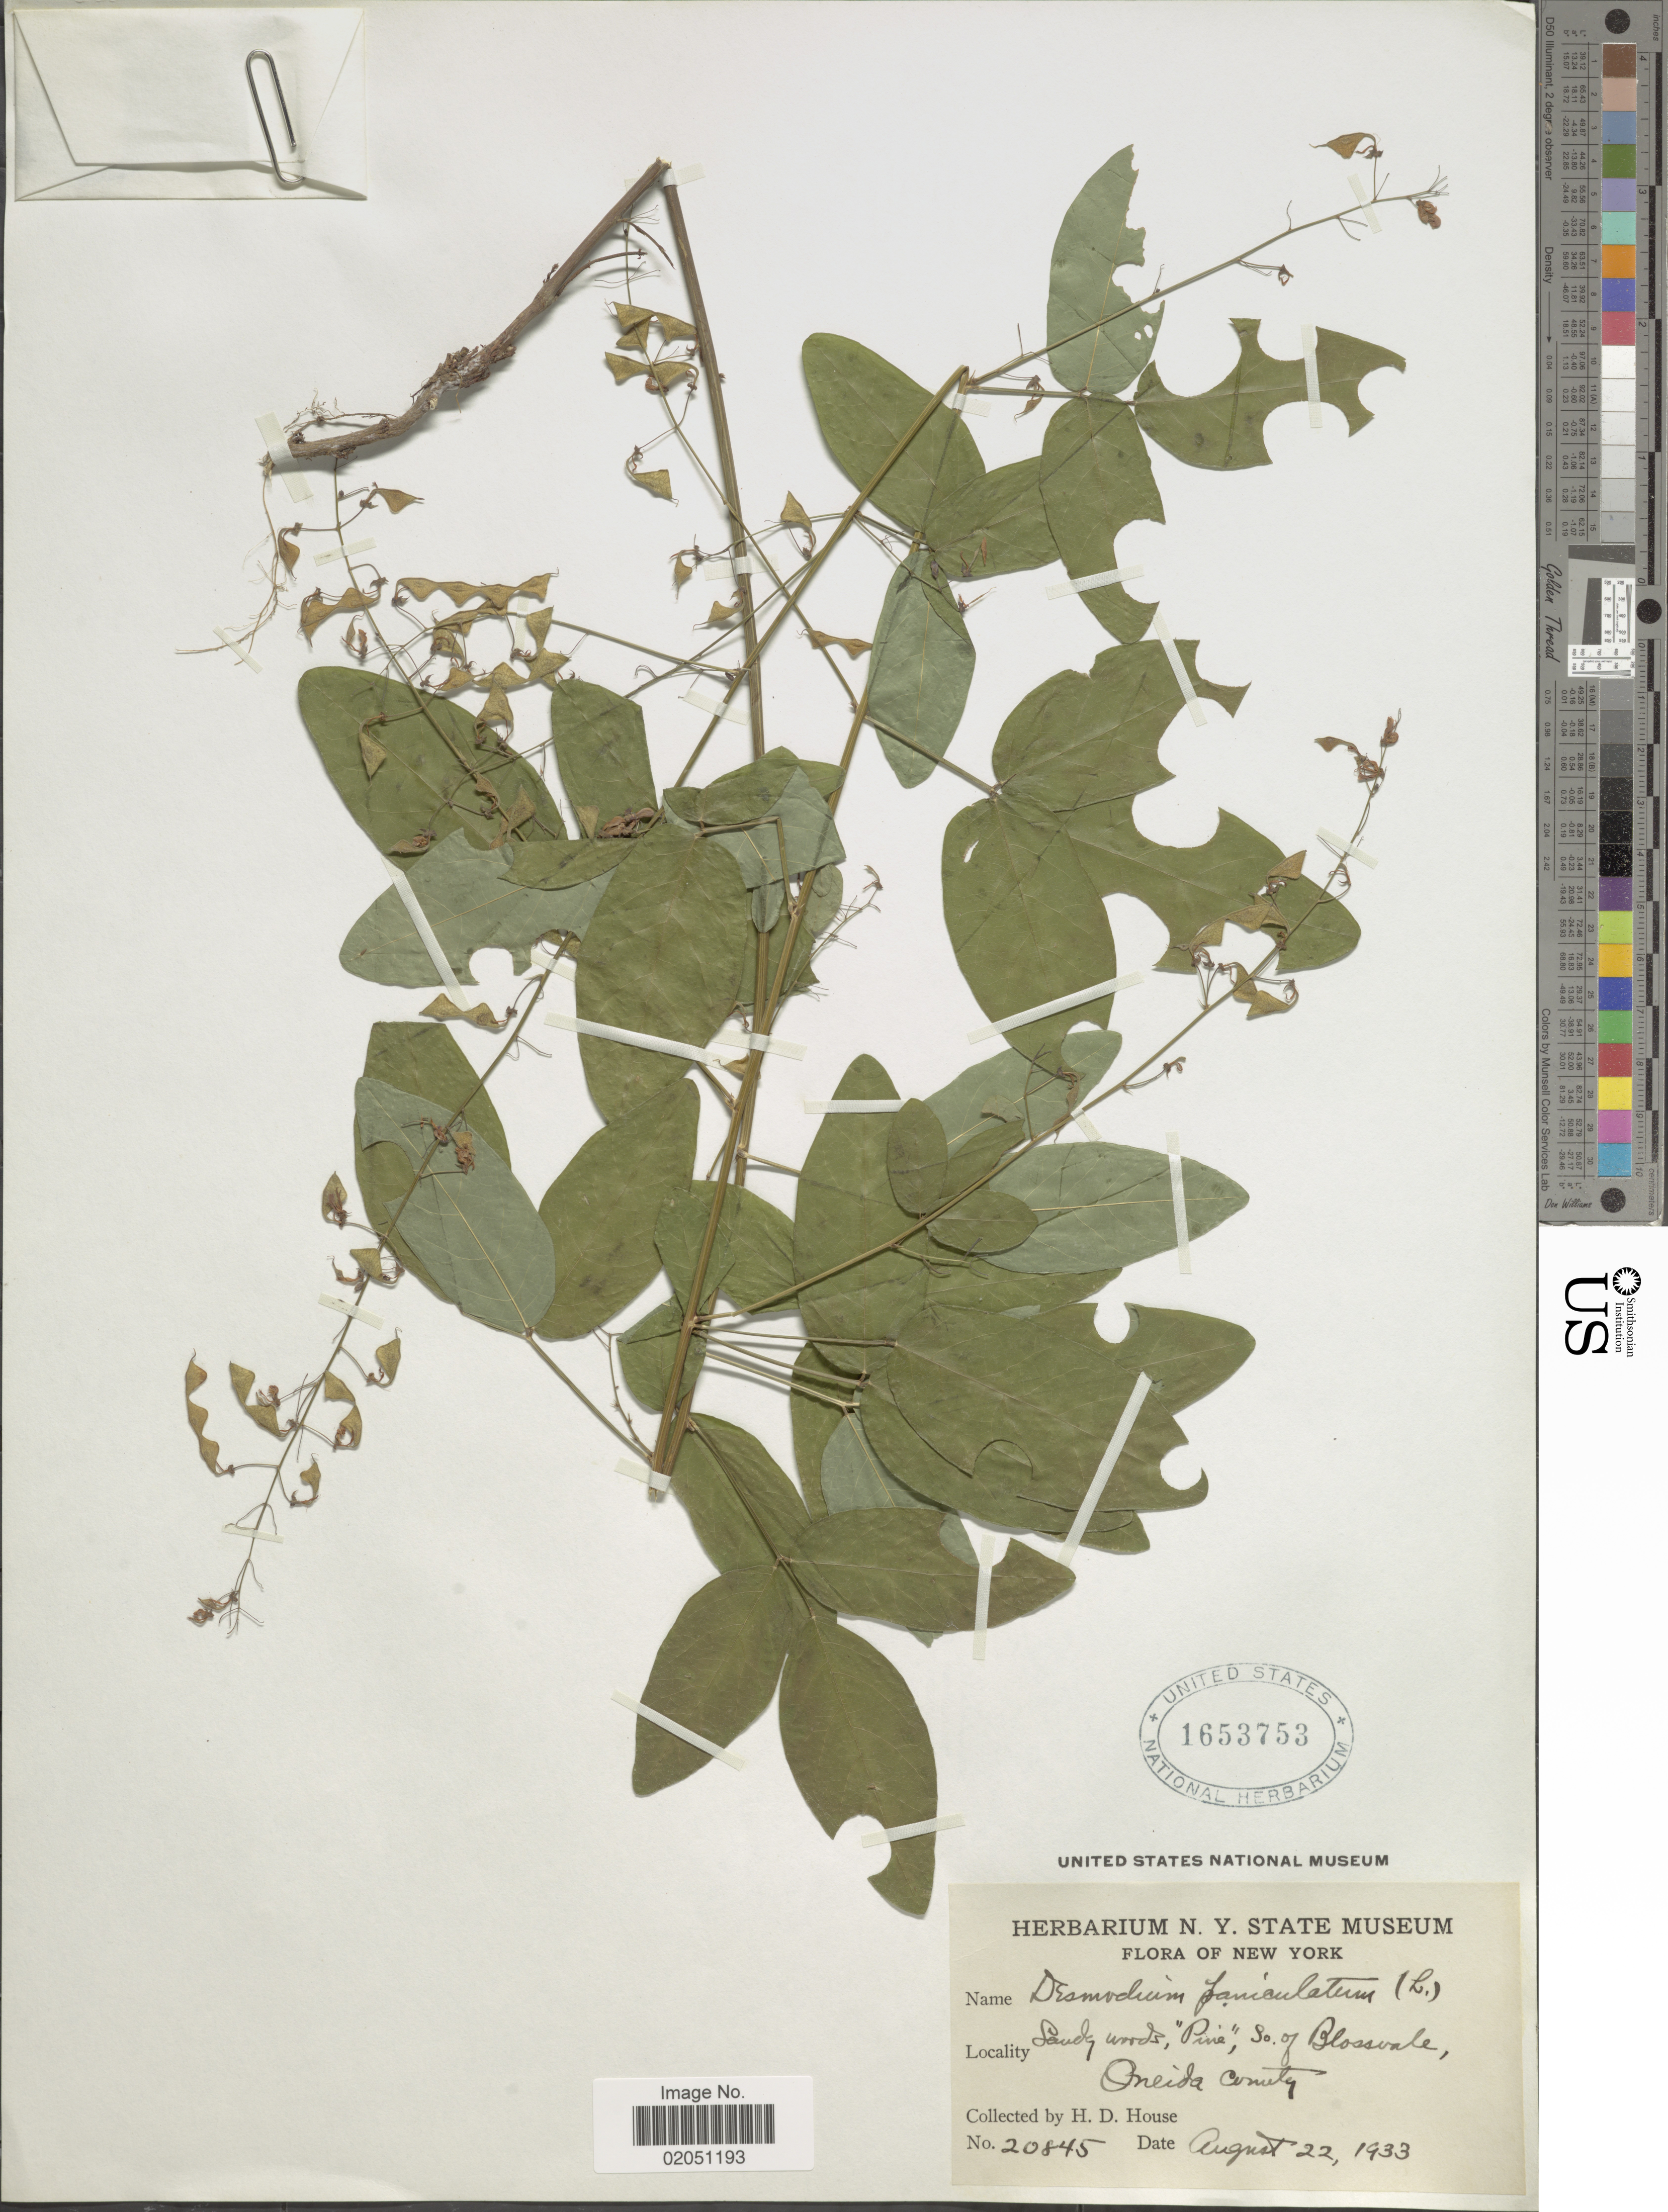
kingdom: Plantae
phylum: Tracheophyta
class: Magnoliopsida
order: Fabales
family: Fabaceae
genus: Desmodium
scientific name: Desmodium paniculatum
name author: (L.) DC.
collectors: H. D. House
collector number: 20845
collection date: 1933-08-22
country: United States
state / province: New York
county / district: Oneida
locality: Sandy woods, 'Pine', So of Blossvale, Oneida County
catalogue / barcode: US 1653753